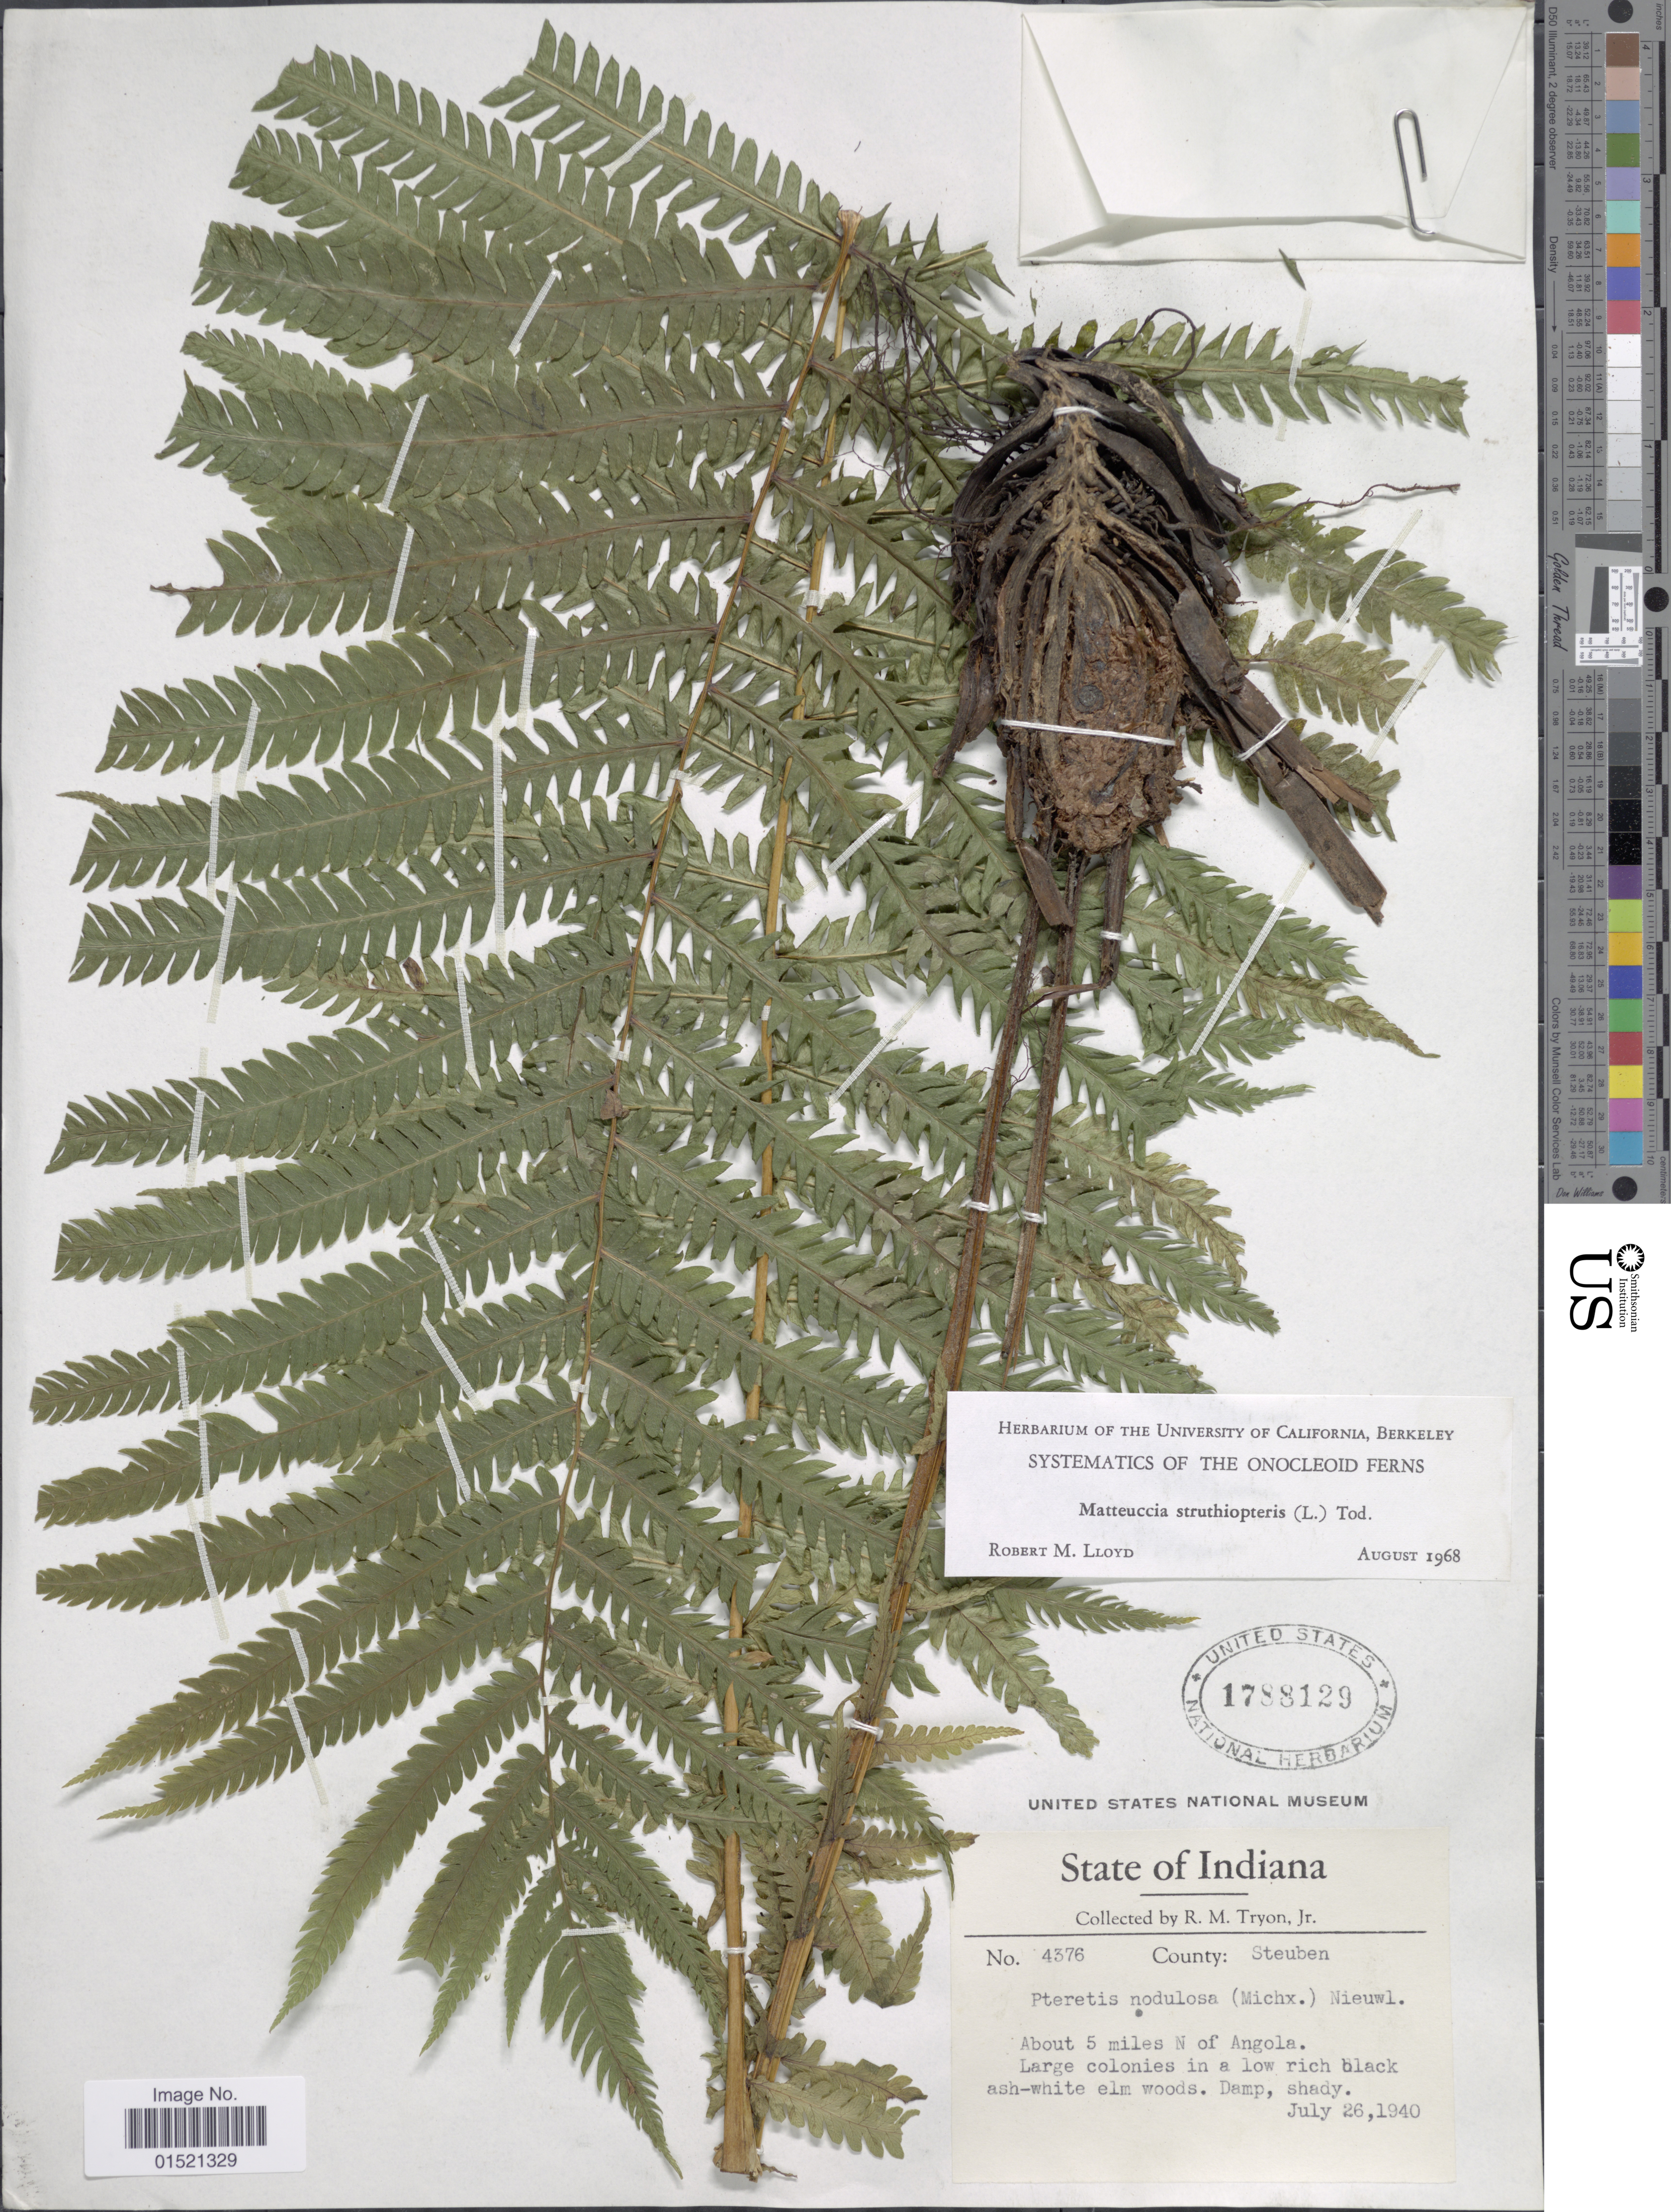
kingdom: Plantae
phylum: Tracheophyta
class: Polypodiopsida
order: Polypodiales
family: Onocleaceae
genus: Onoclea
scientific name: Onoclea sensibilis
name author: L.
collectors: R. M. Tryon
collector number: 4376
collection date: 1940-07-26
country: United States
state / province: Indiana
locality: About 5 miles N of Angola, County: Steuben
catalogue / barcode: US 1788129